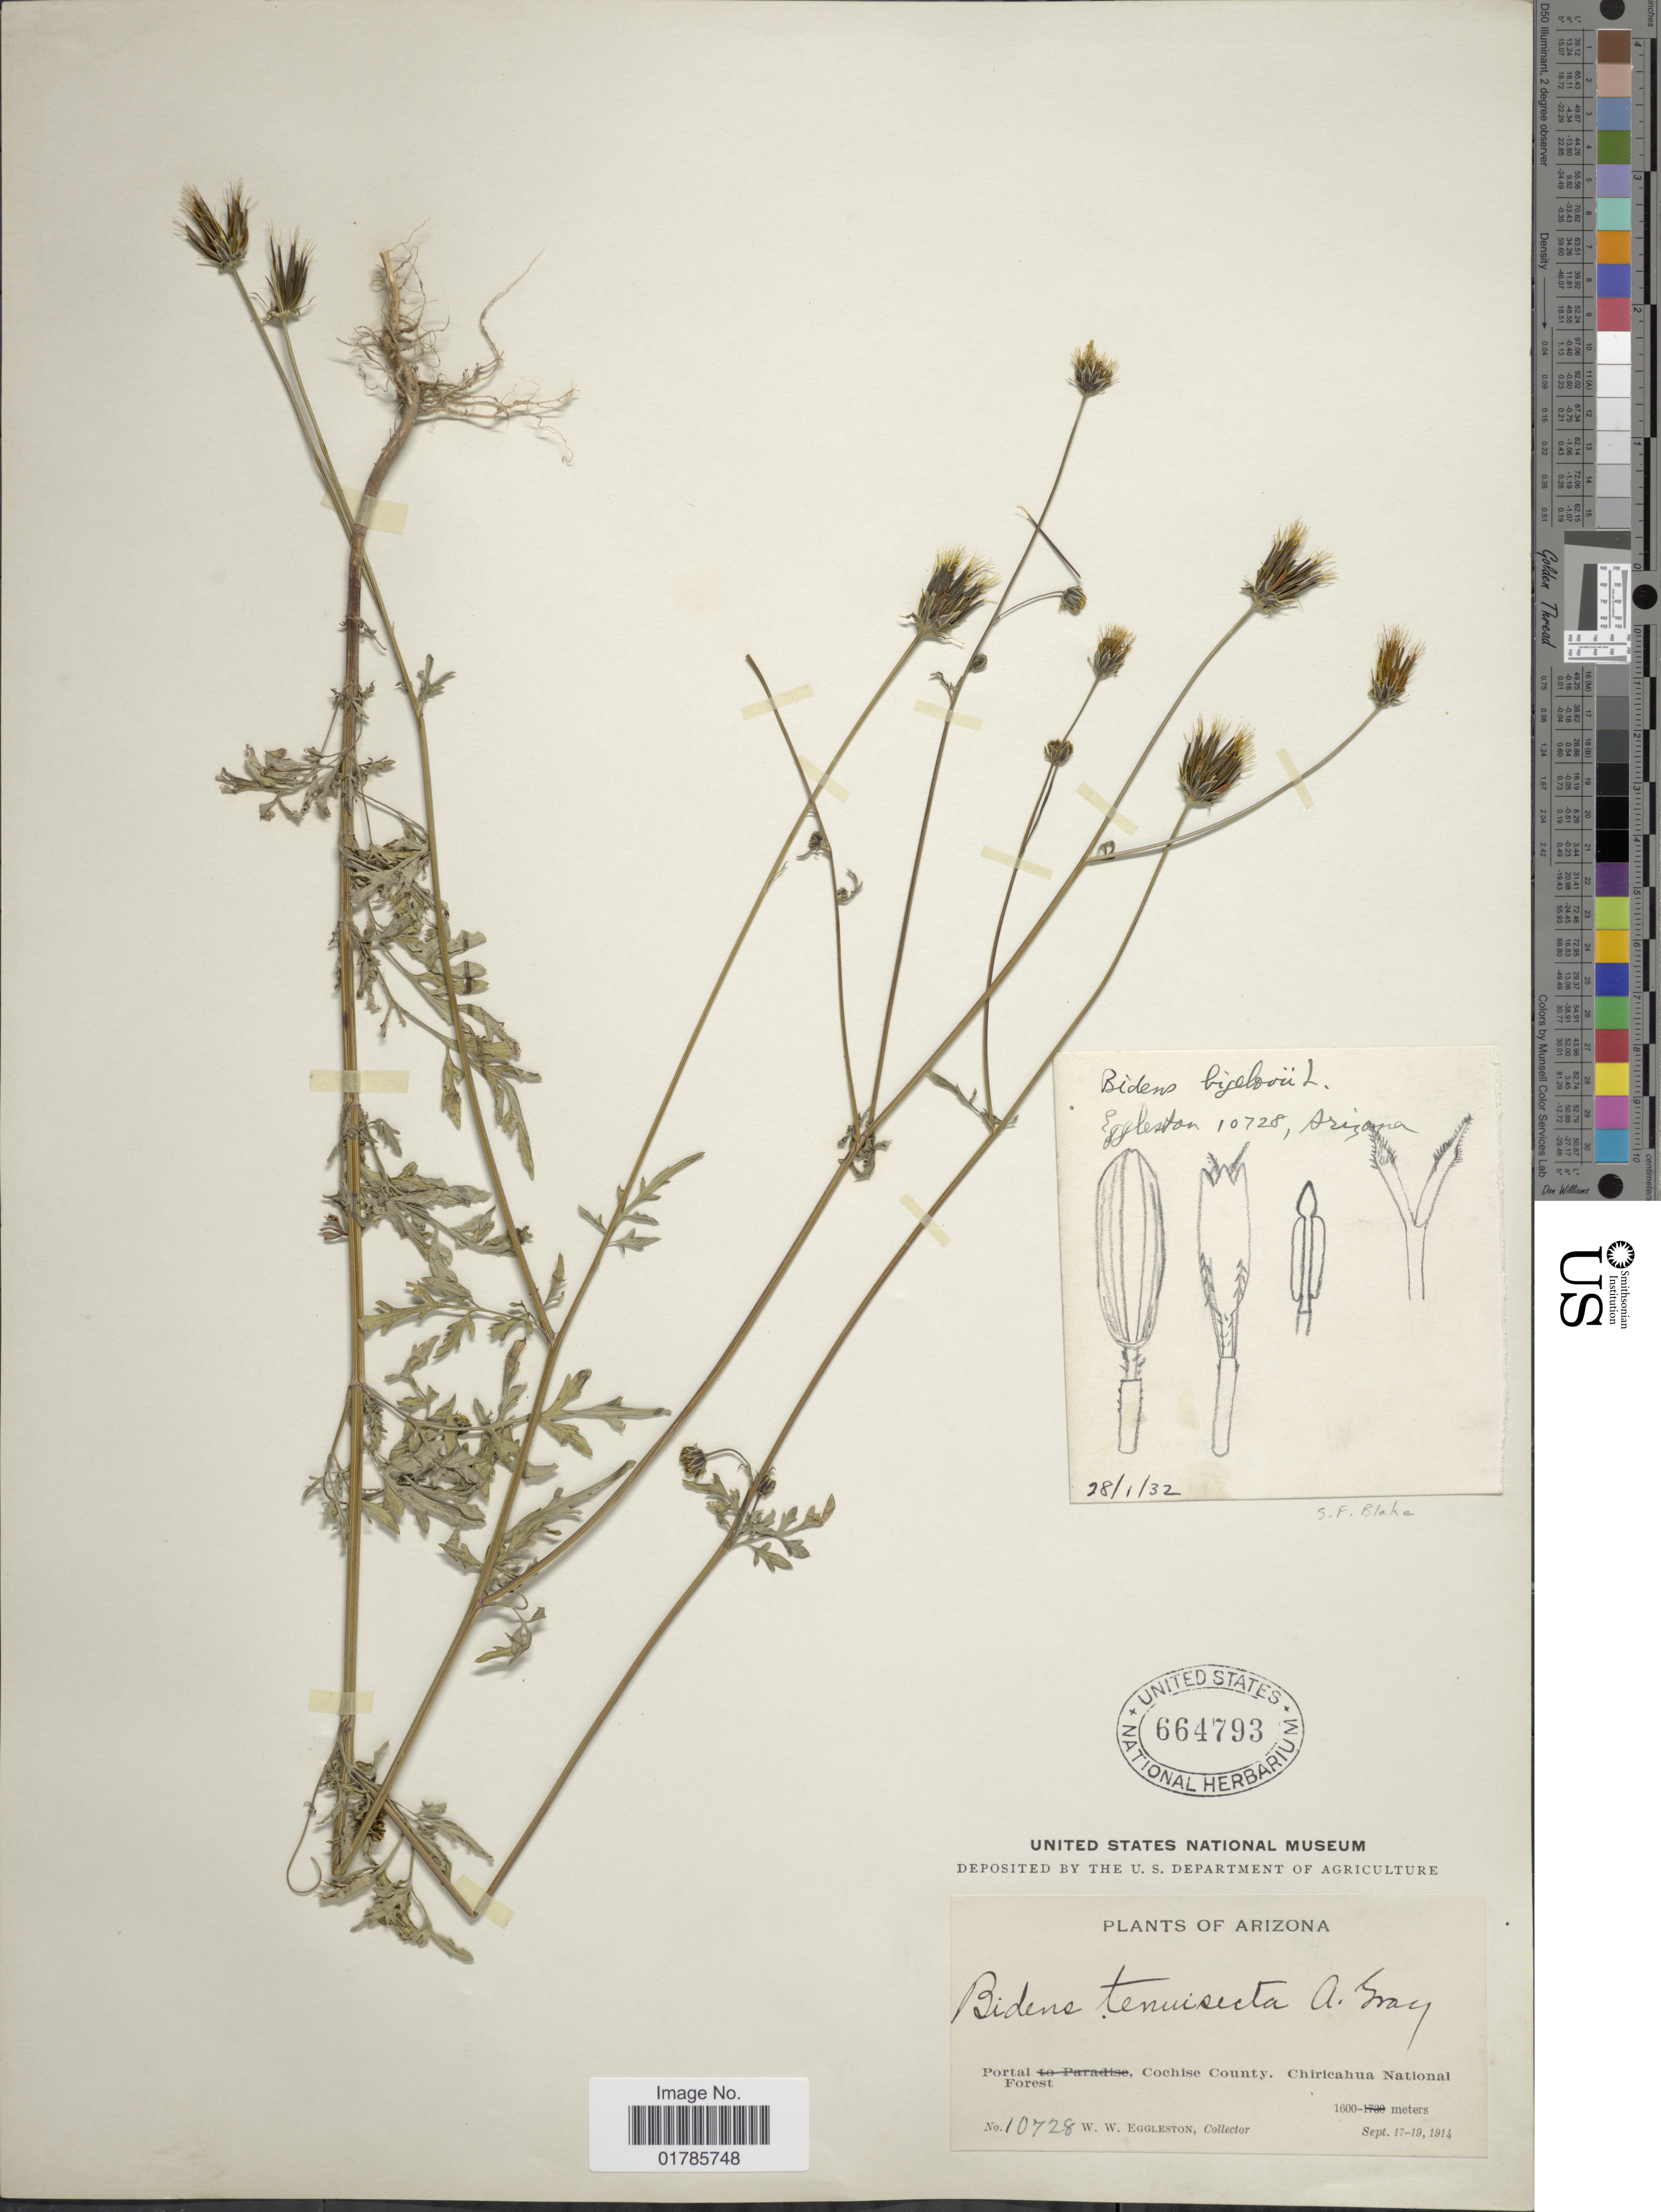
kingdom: Plantae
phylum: Tracheophyta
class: Magnoliopsida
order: Asterales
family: Asteraceae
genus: Bidens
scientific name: Bidens bigelovii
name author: A. Gray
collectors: W. W. Eggleston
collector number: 10728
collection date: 1914-09-17/1914-09-19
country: United States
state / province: Arizona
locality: Portal, Cochise County, Chiricahua National Forest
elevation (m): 1600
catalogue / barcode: US 664793